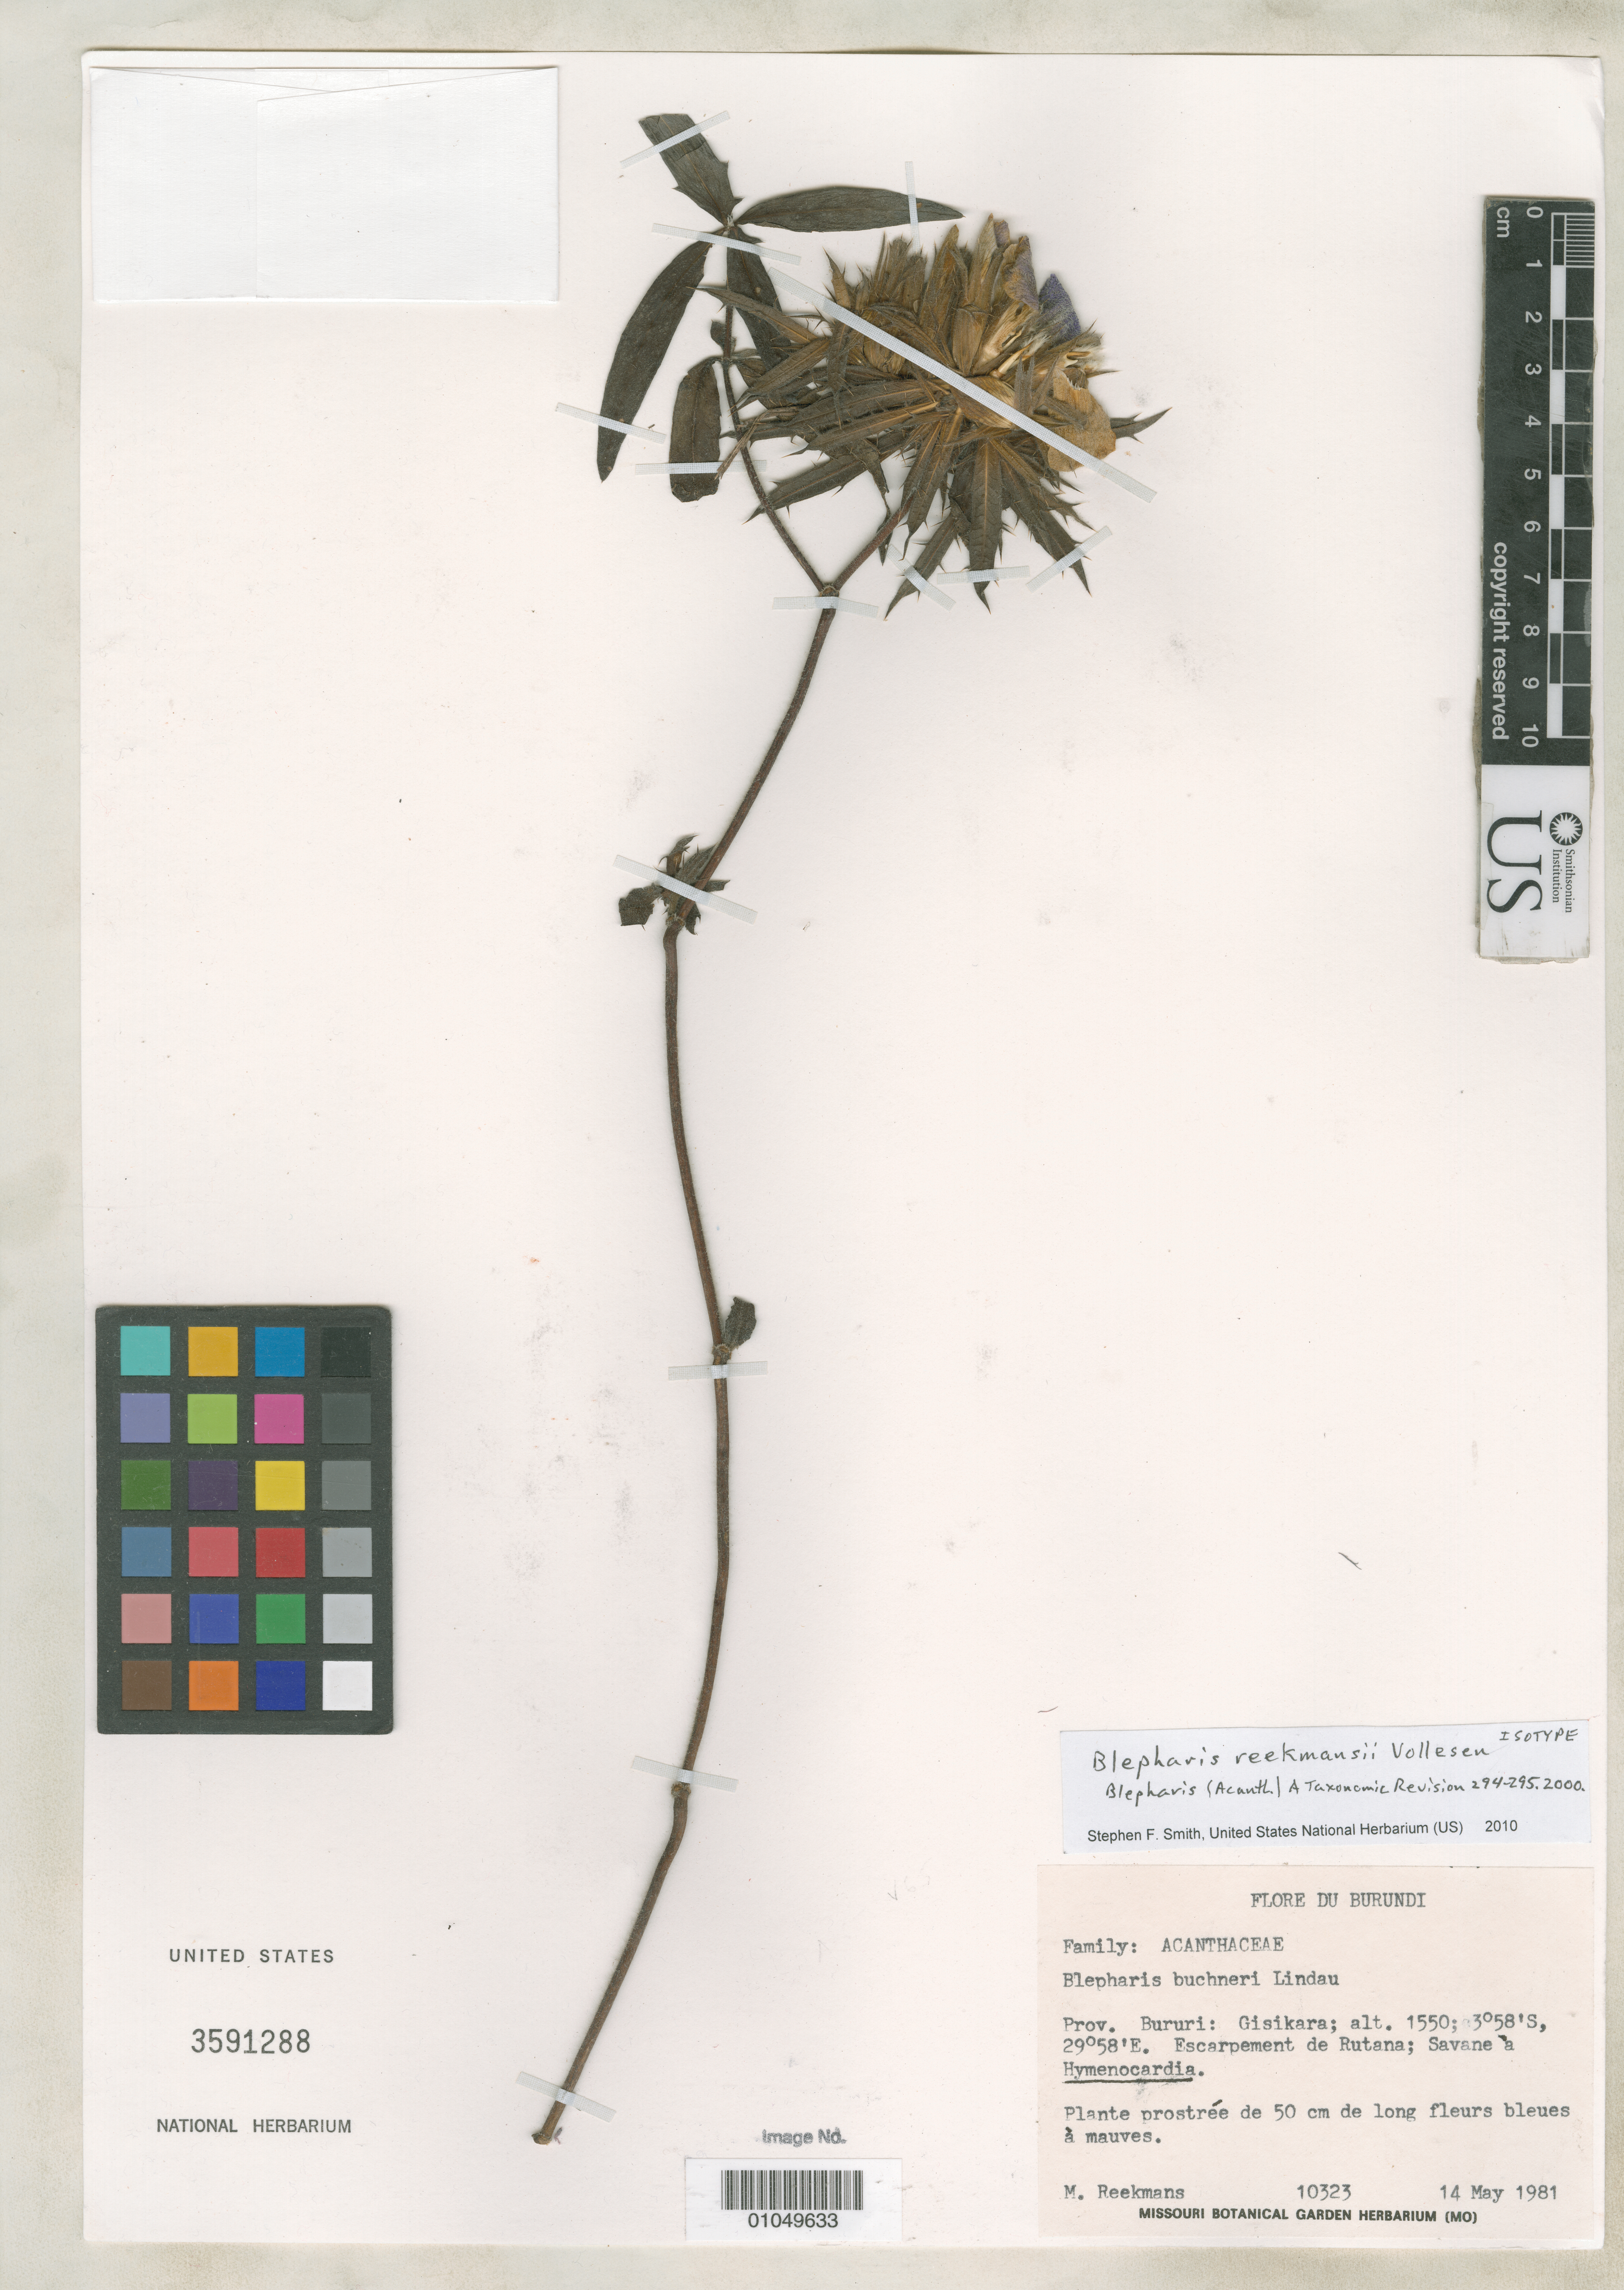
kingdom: Plantae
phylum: Tracheophyta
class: Magnoliopsida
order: Lamiales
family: Acanthaceae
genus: Blepharis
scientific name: Blepharis reekmansii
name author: Vollesen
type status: Isotype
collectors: M. Reekmans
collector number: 10323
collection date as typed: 14 May 1981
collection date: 1981-05-14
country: Burundi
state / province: Bururi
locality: Prov. Bururi: Gisikara; escarpment de Rutana.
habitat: Savane à Hymenocardia.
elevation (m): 1550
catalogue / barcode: US 3591288